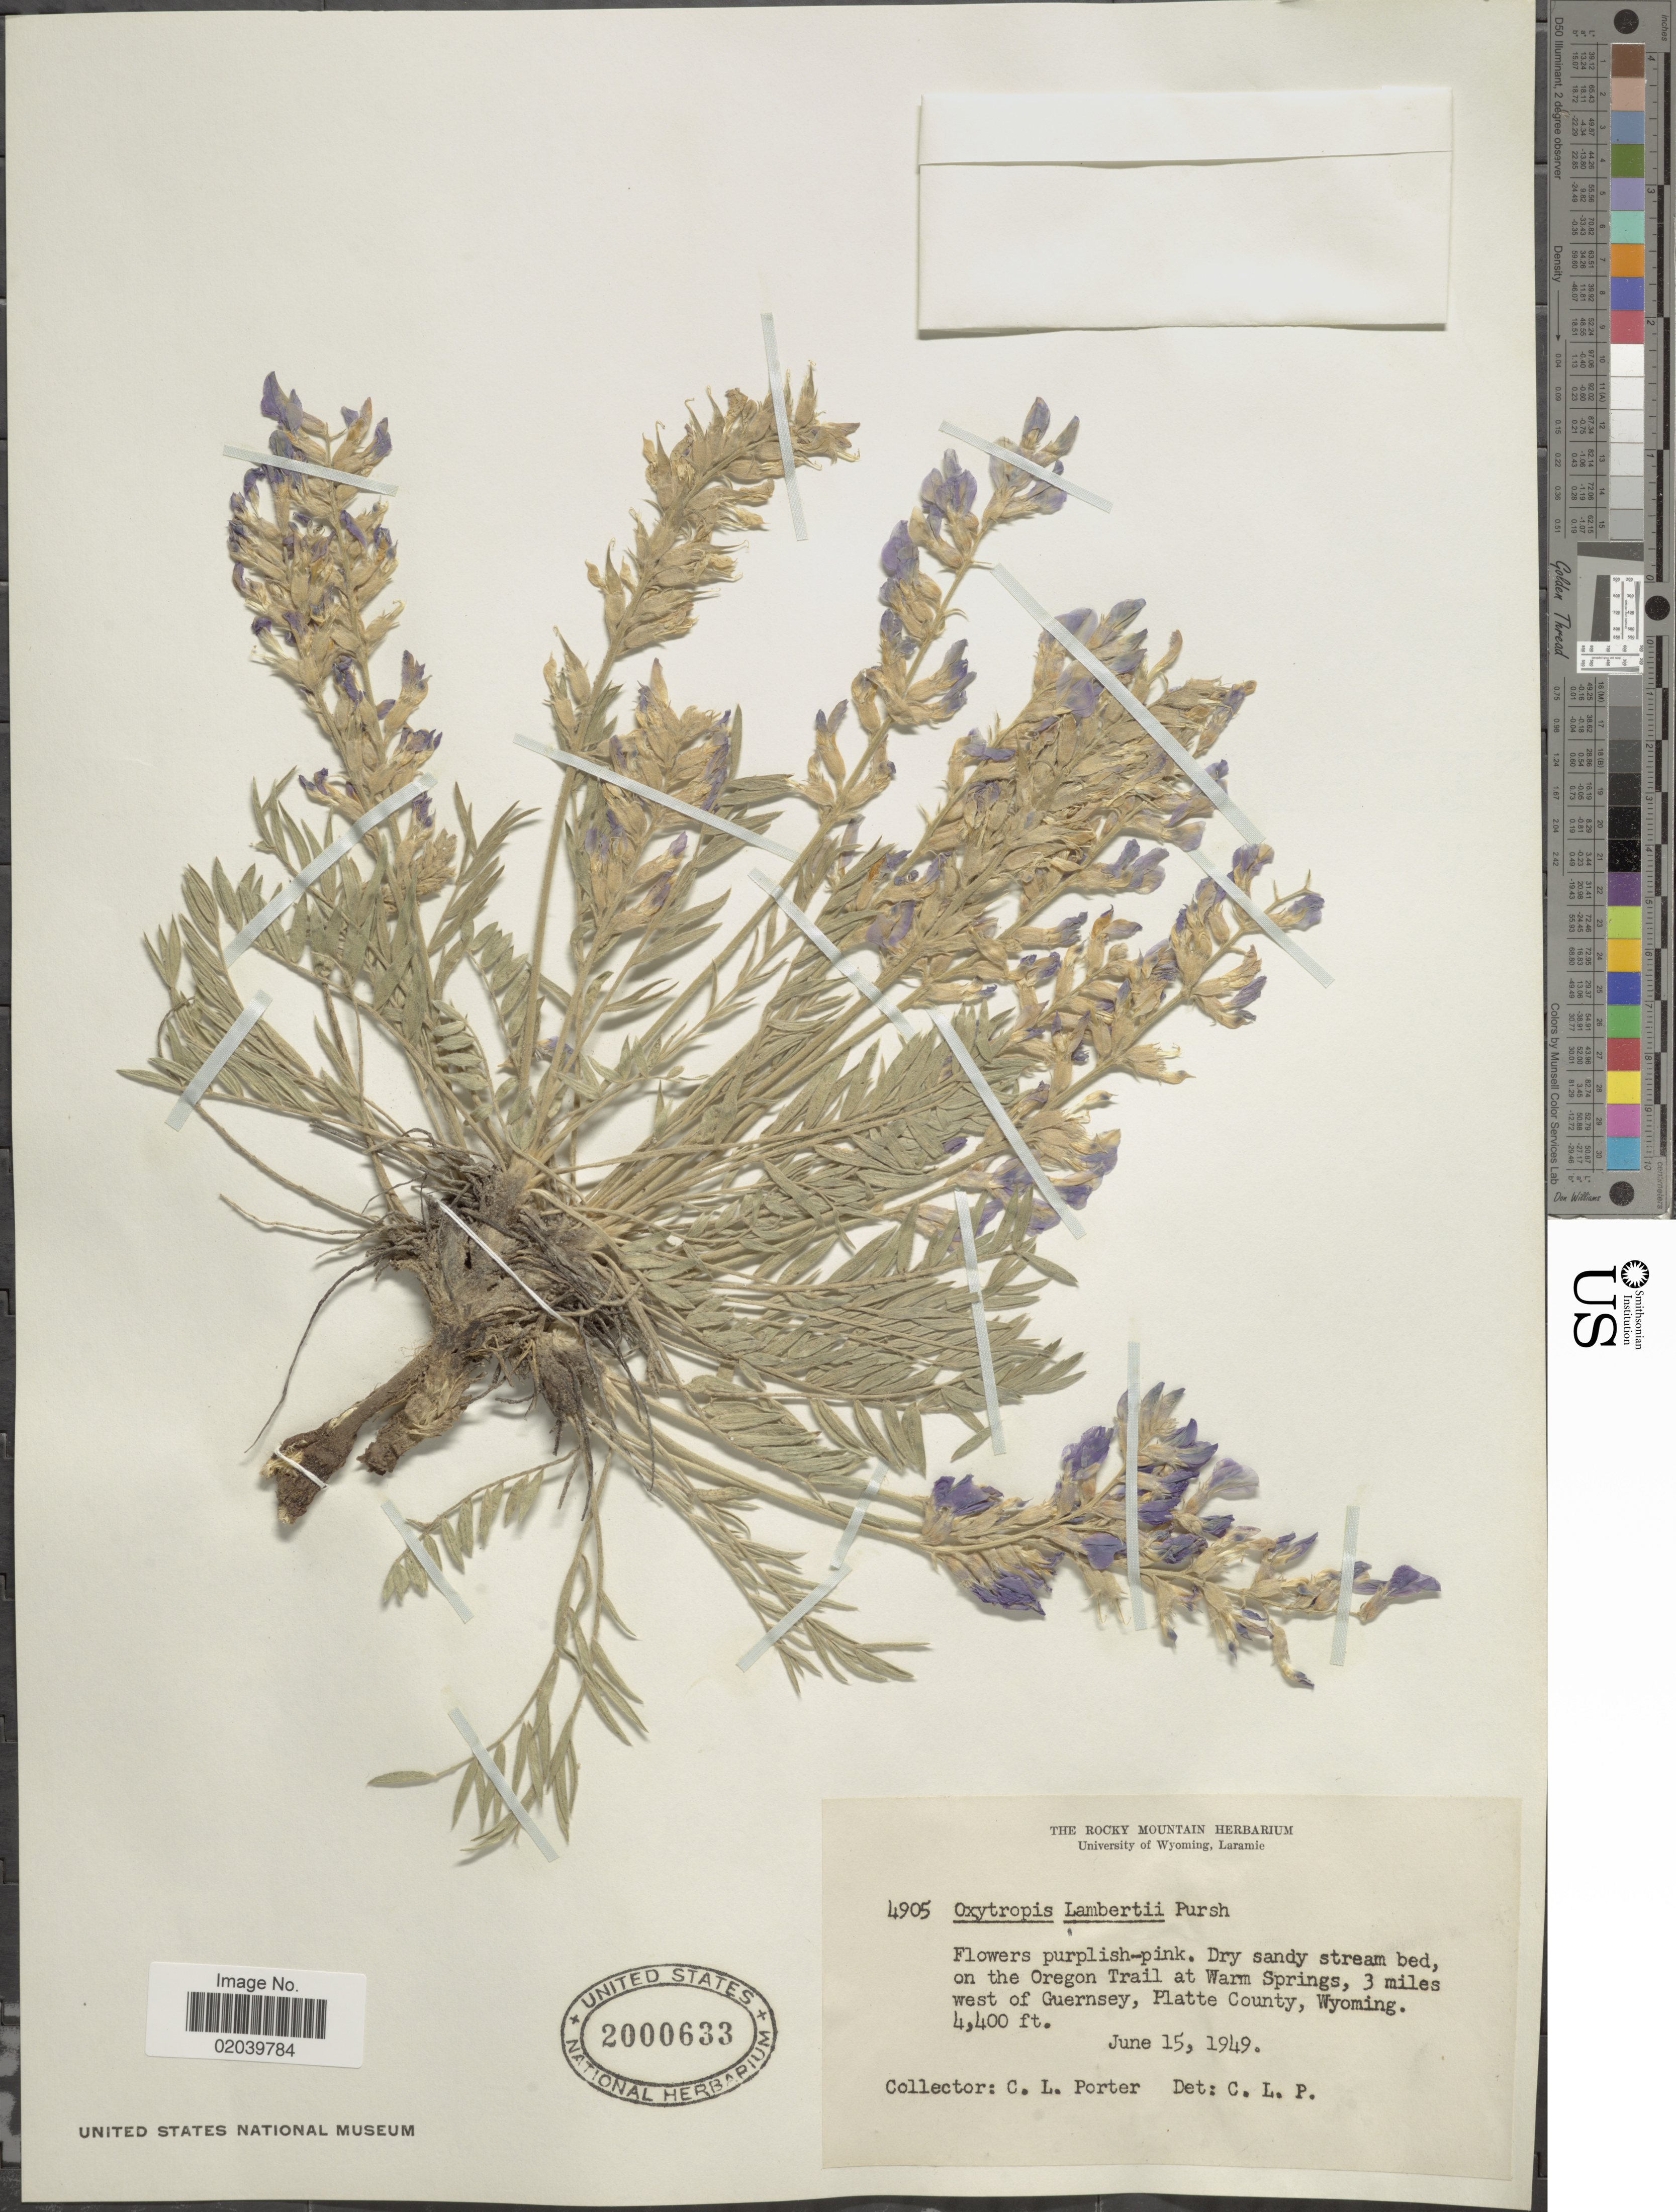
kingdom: Plantae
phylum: Tracheophyta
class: Magnoliopsida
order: Fabales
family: Fabaceae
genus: Oxytropis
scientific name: Oxytropis lambertii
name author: Pursh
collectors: C. L. Porter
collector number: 4905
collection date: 1949-06-15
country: United States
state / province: Wyoming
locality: Dry sandy stream bed, on the Oregon Trail at Warm Springs, 3 miles west of Guernsey, Platte County, Wyoming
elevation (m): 1341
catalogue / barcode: US 2000633